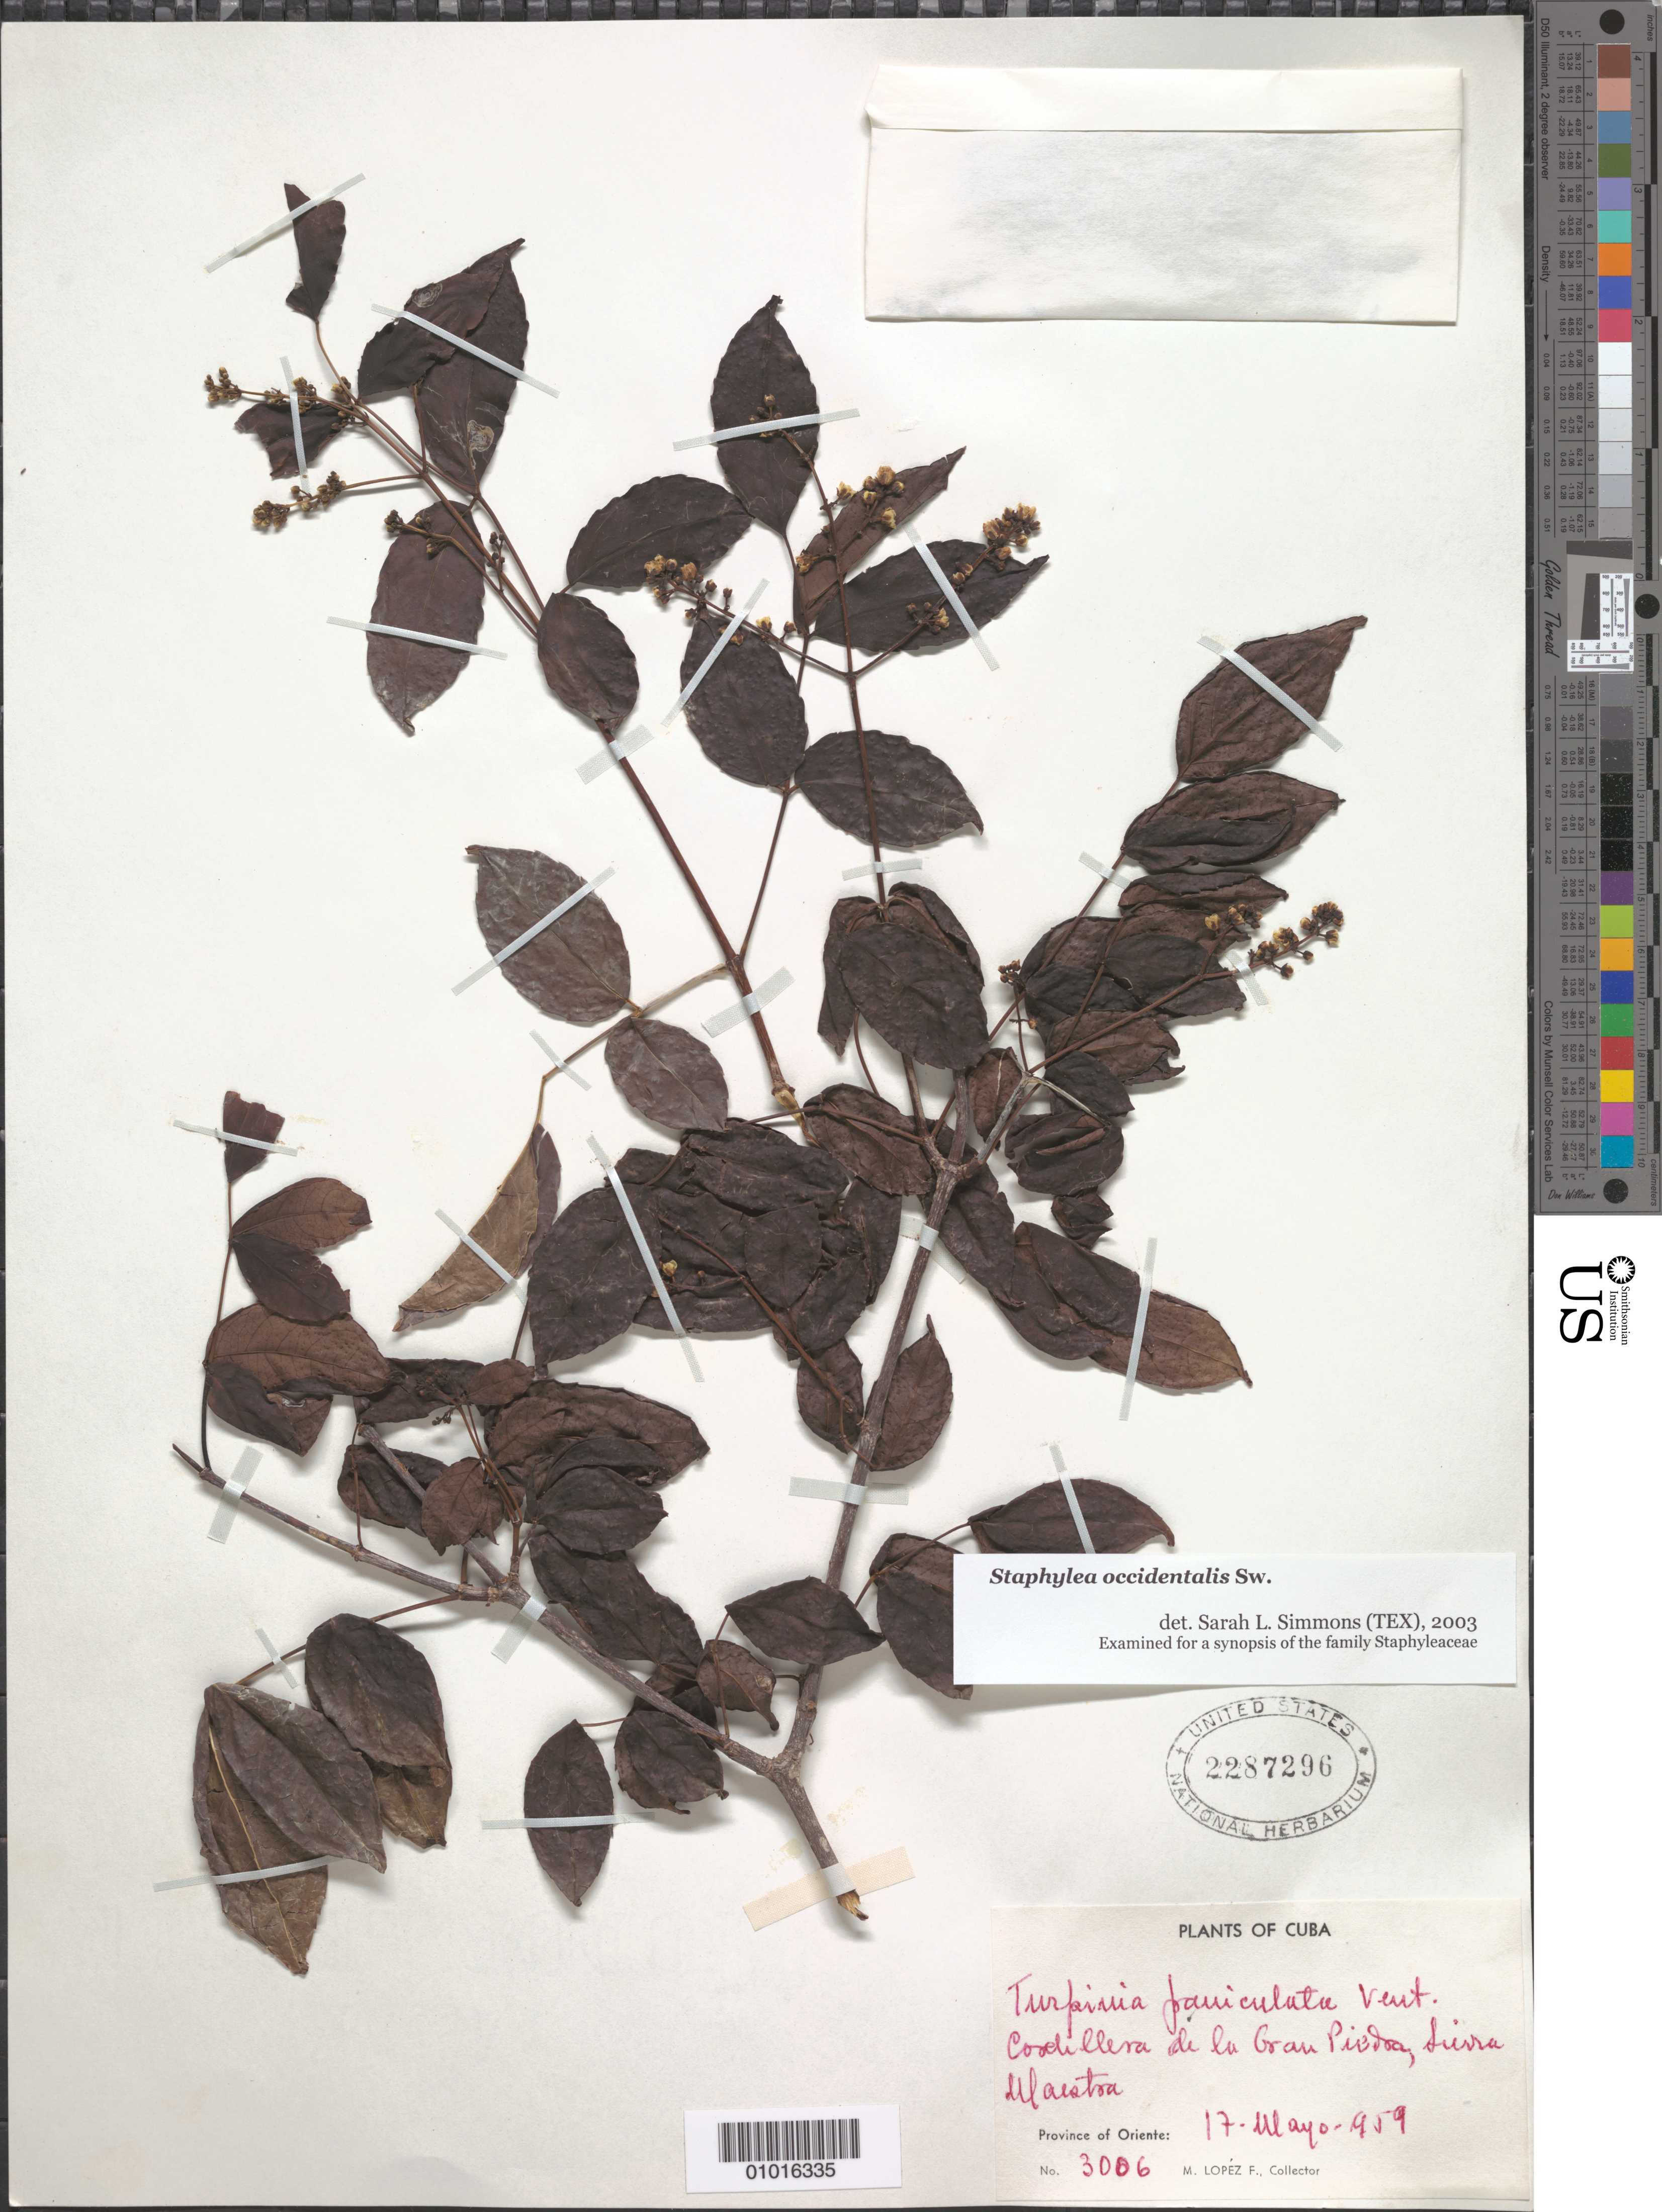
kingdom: Plantae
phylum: Tracheophyta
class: Magnoliopsida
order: Crossosomatales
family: Staphyleaceae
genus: Staphylea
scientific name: Staphylea occidentalis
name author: Sw.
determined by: Simmons, S. L.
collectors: M. López Figueiras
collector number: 3006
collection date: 1959-05-17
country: Cuba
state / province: Santiago de Cuba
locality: Cordillera de la Gran Piedra, Sierra Maestra.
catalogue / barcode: US 2287296